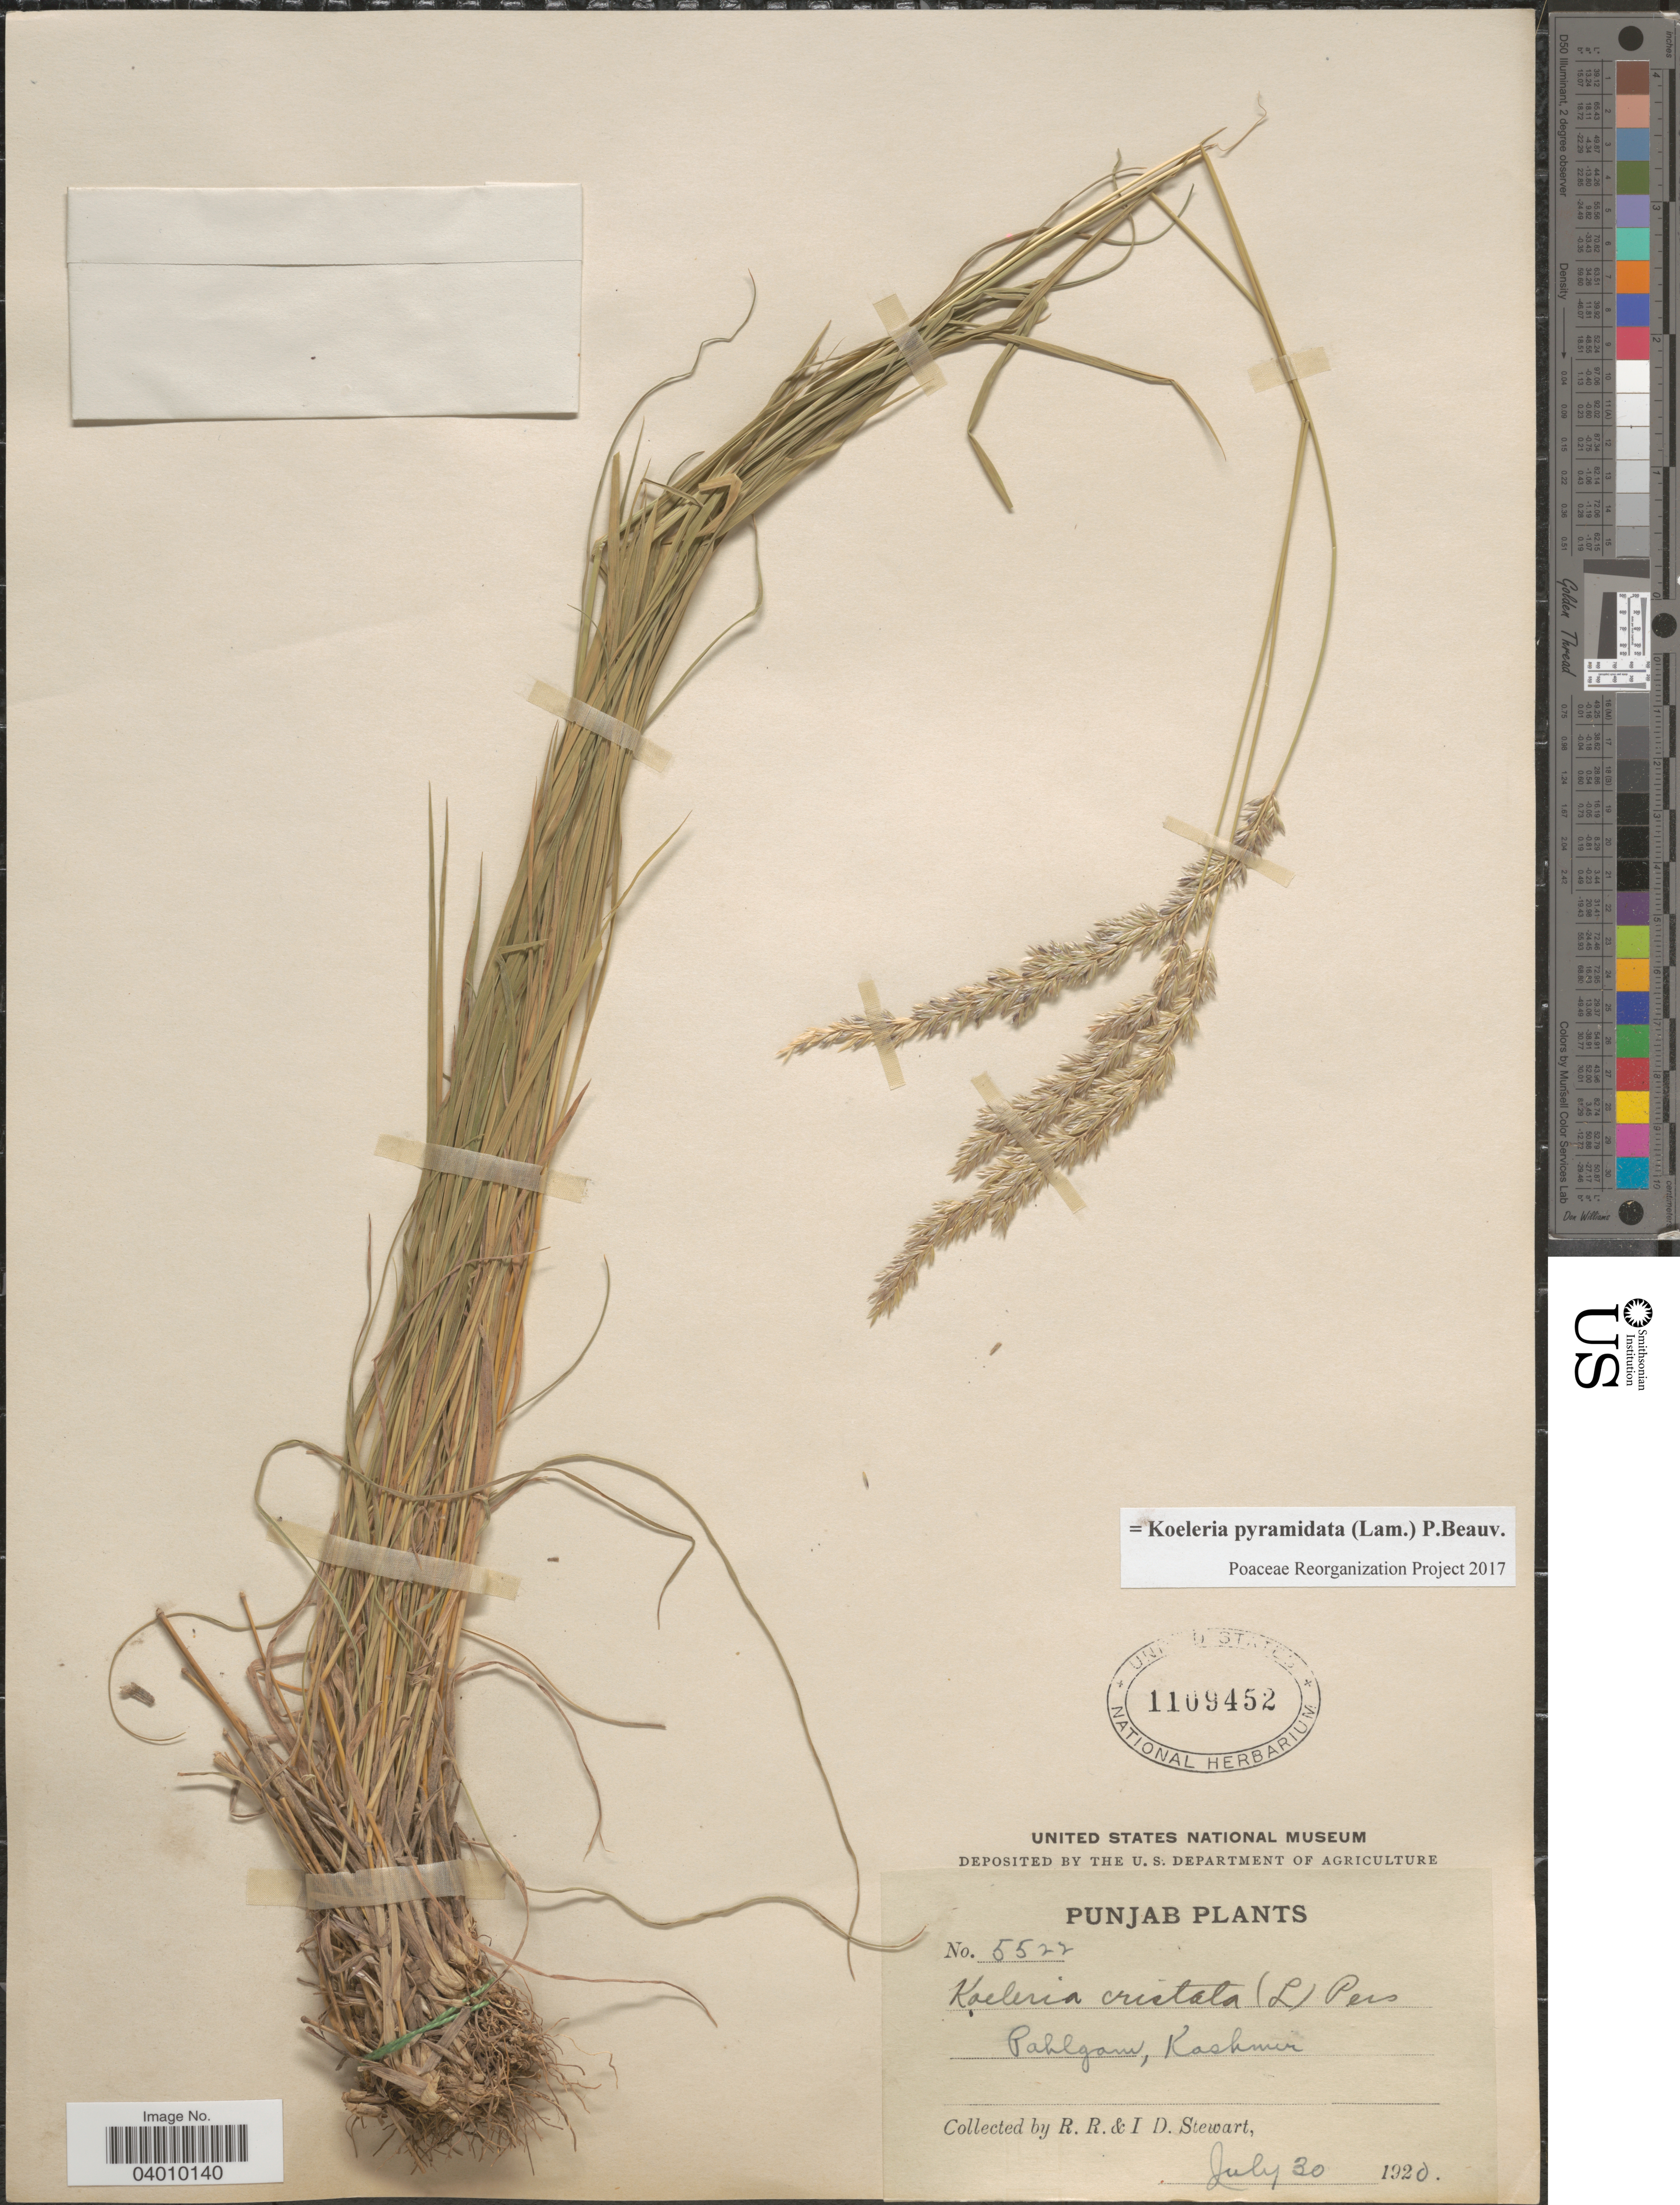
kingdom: Plantae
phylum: Tracheophyta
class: Liliopsida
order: Poales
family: Poaceae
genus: Koeleria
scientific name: Koeleria pyramidata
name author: (Lam.) P. Beauv.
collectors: R. Stewart & I. Stewart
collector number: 5522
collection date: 1920-07-30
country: India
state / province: Jammu and Kashmir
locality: Punjab. Pahlgam, Kashmir.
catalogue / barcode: US 1109452